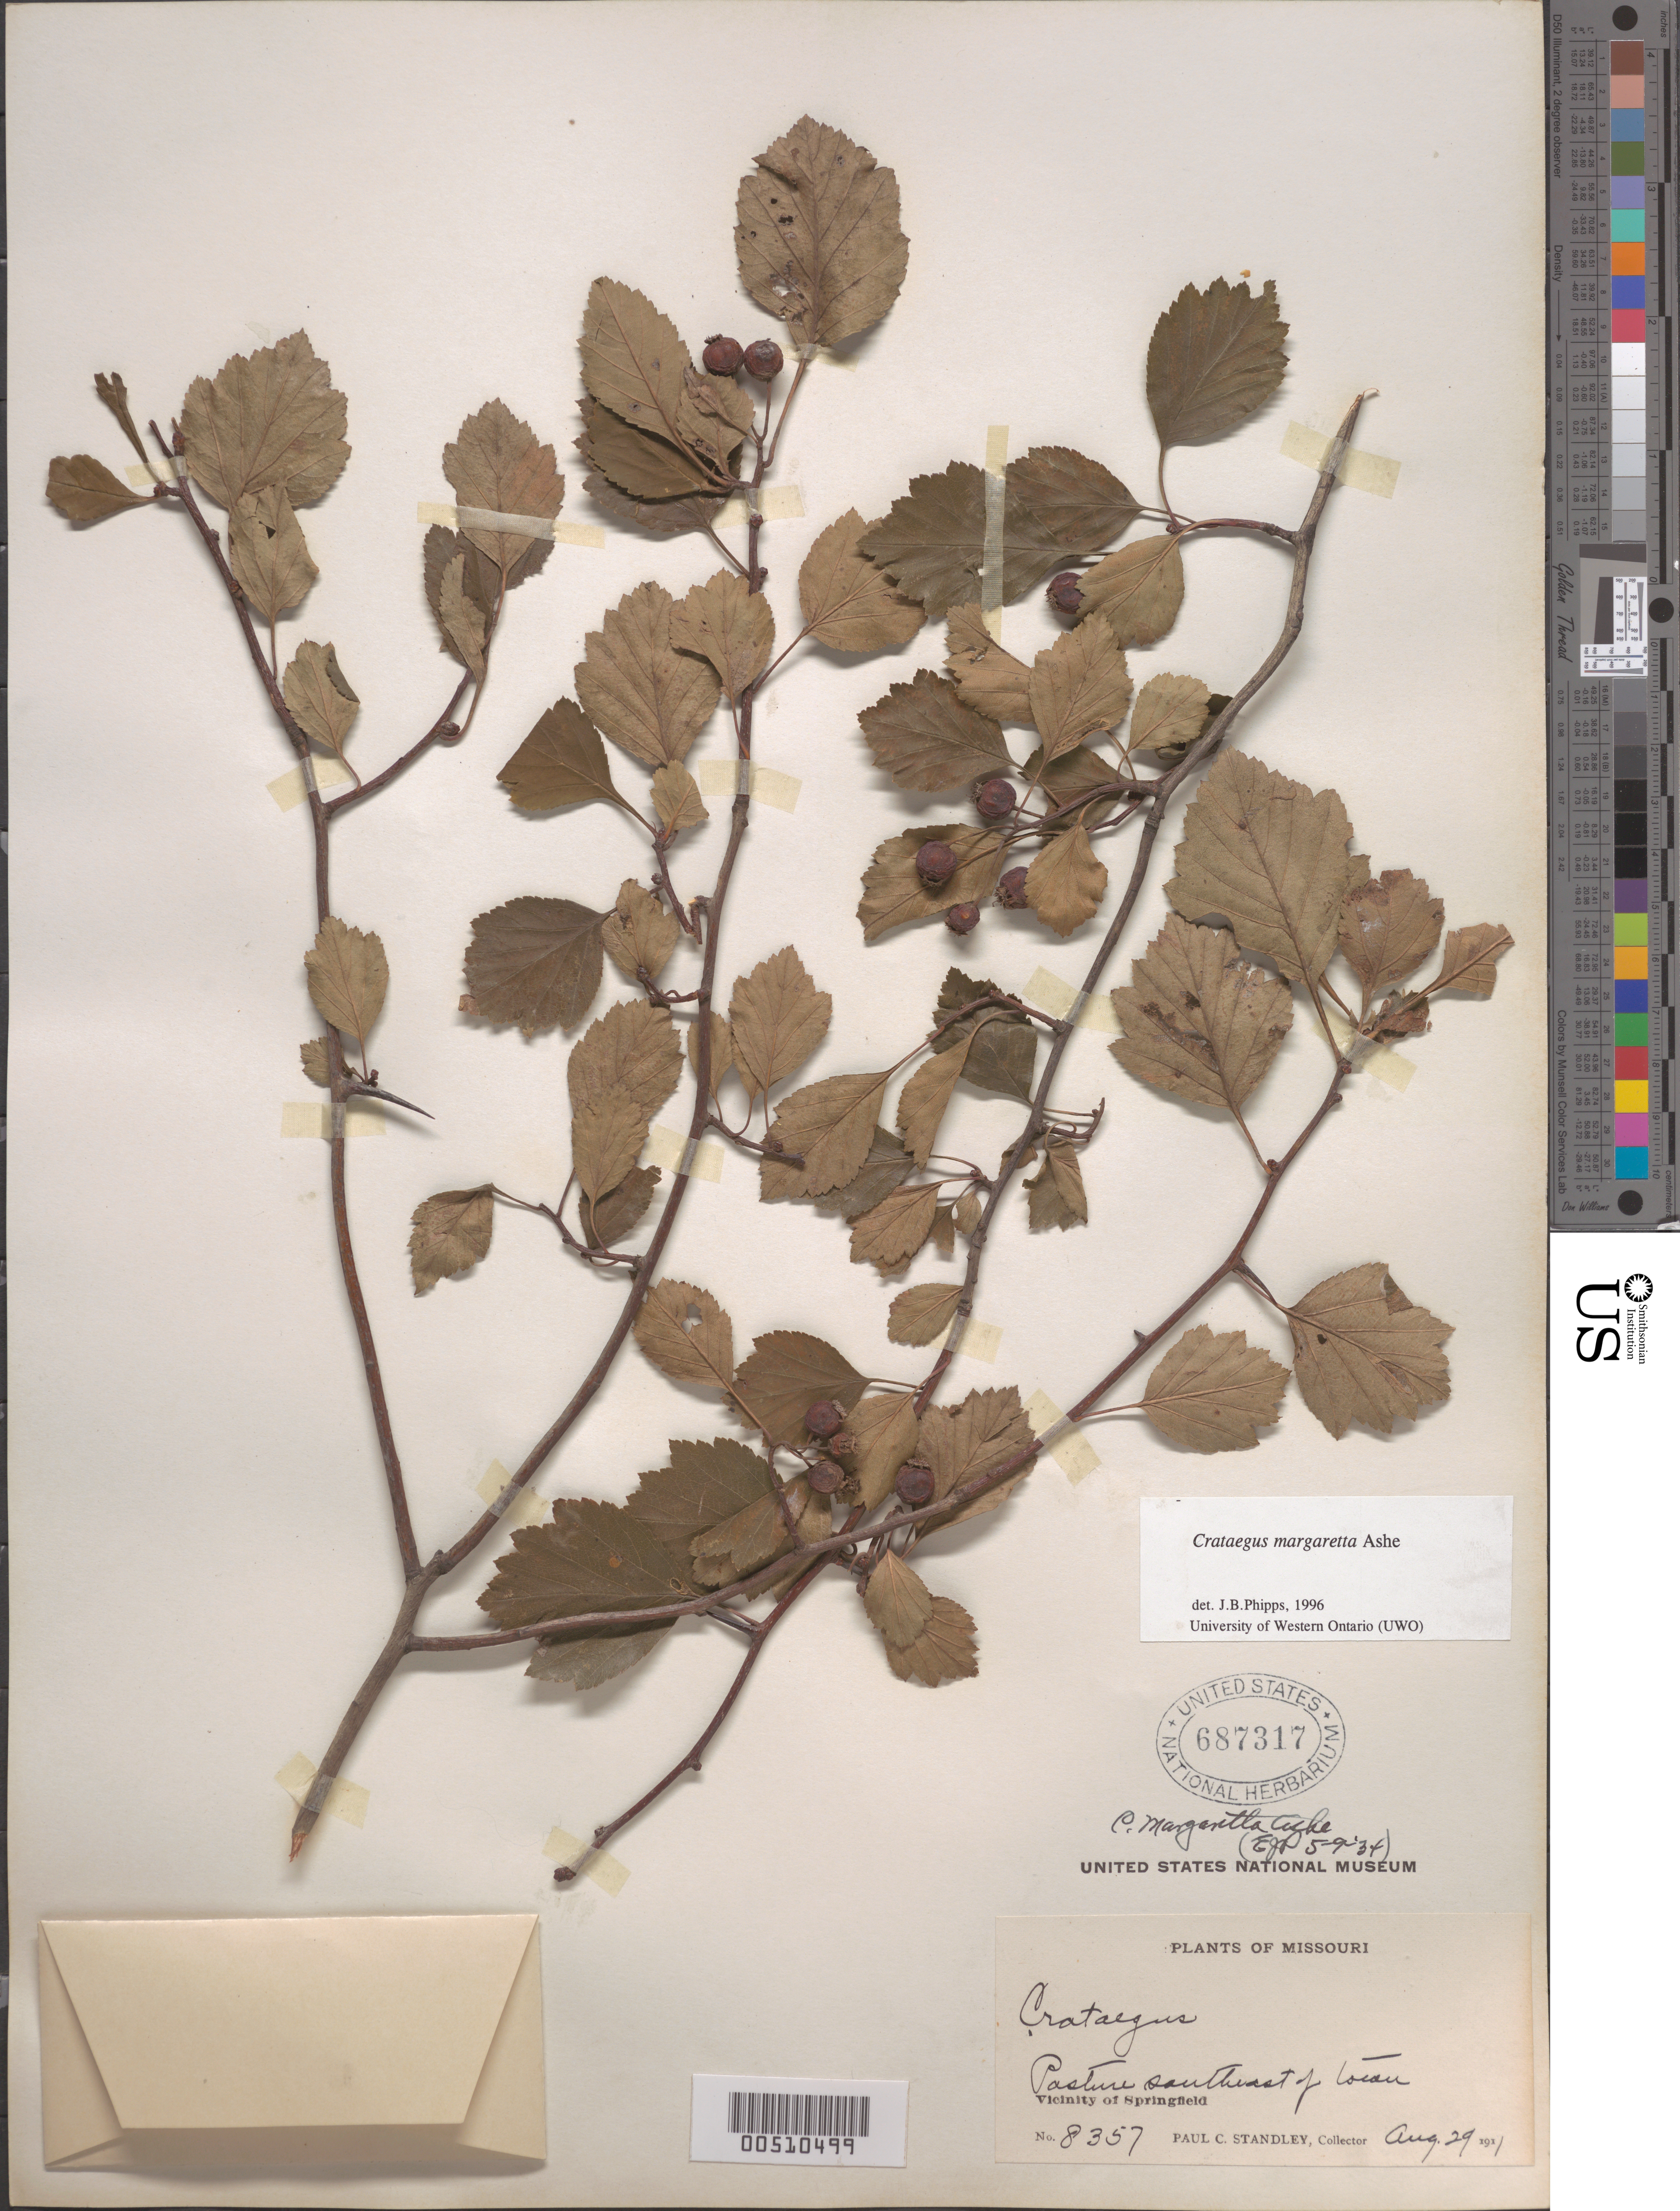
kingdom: Plantae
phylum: Tracheophyta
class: Magnoliopsida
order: Rosales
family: Rosaceae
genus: Crataegus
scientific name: Crataegus margarettae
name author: Ashe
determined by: Palmer, E. J.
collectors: P. C. Standley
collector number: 8357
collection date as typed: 29 Aug 1911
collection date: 1911-08-29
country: United States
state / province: Missouri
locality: SE of Springfield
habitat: Pasture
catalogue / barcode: US 687317